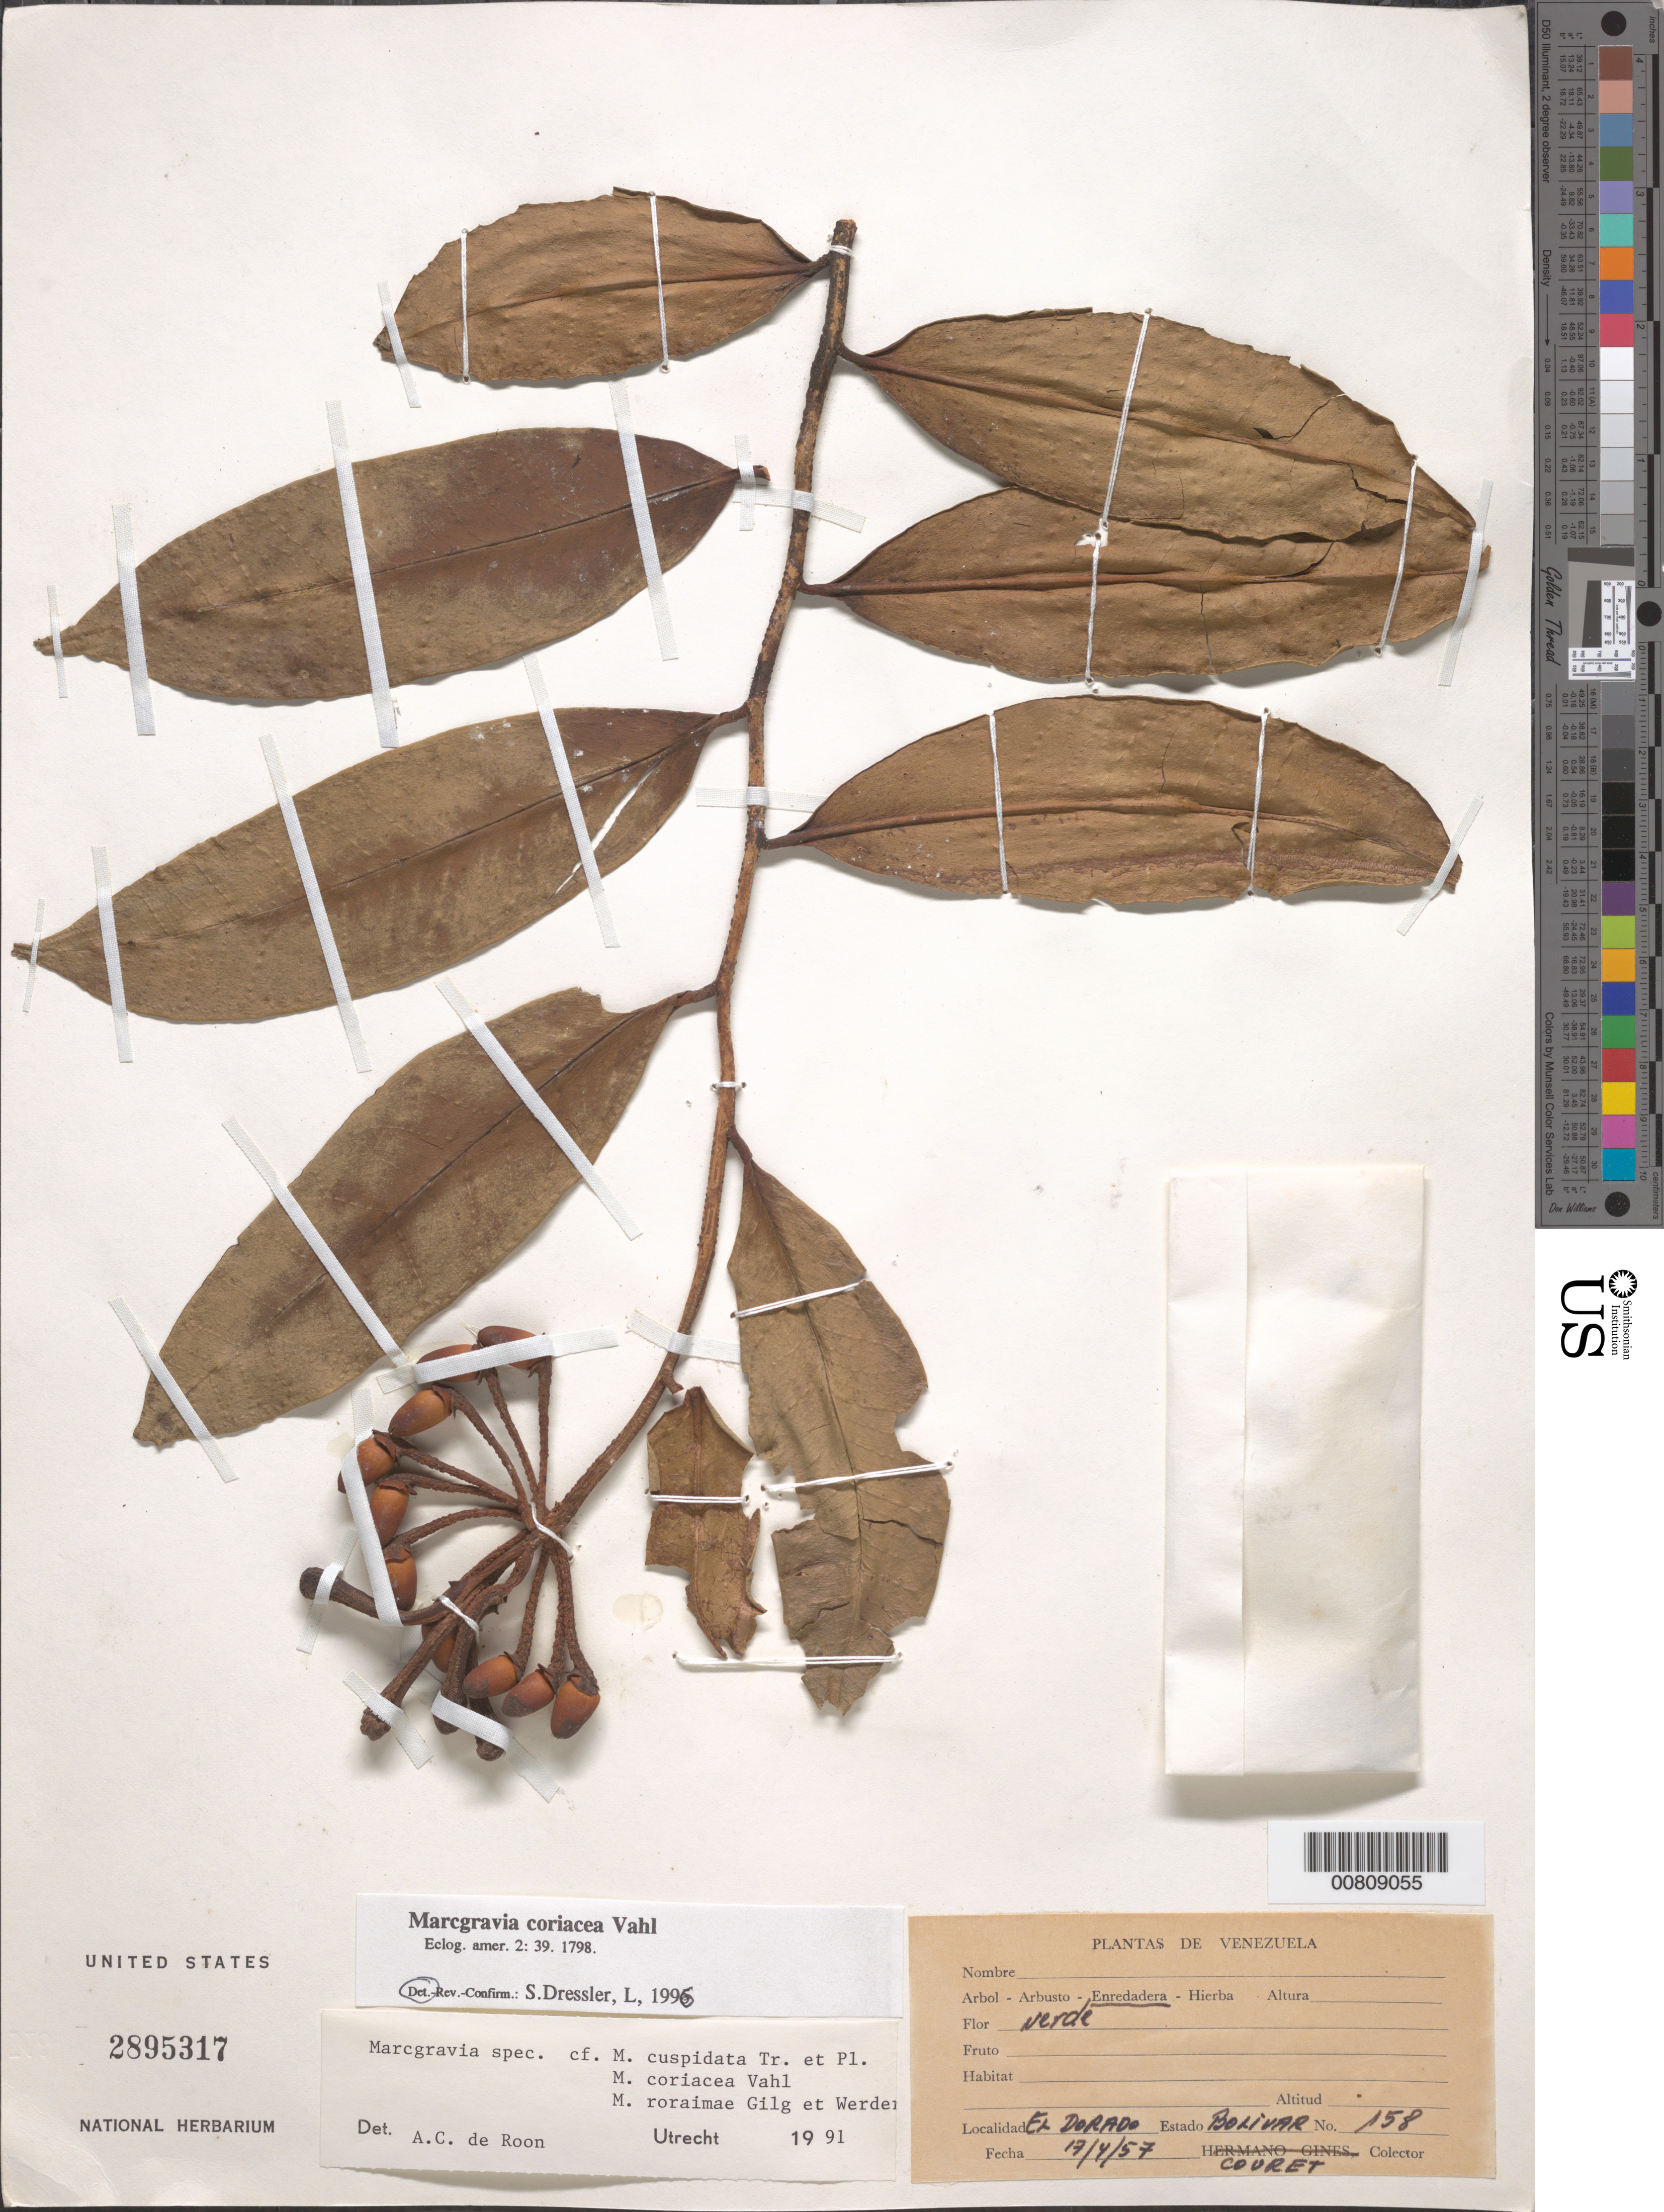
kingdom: Plantae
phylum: Tracheophyta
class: Magnoliopsida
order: Ericales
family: Marcgraviaceae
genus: Marcgravia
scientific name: Marcgravia coriacea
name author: Vahl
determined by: Dressler, S., (FR), Forschungsinstitut Und Naturmuseum Senckenberg (GERMANY)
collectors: -. Couret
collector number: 158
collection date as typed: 17-Apr-57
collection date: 1957-04-17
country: Venezuela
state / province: Bolívar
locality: El Dorado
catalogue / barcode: US 2895317